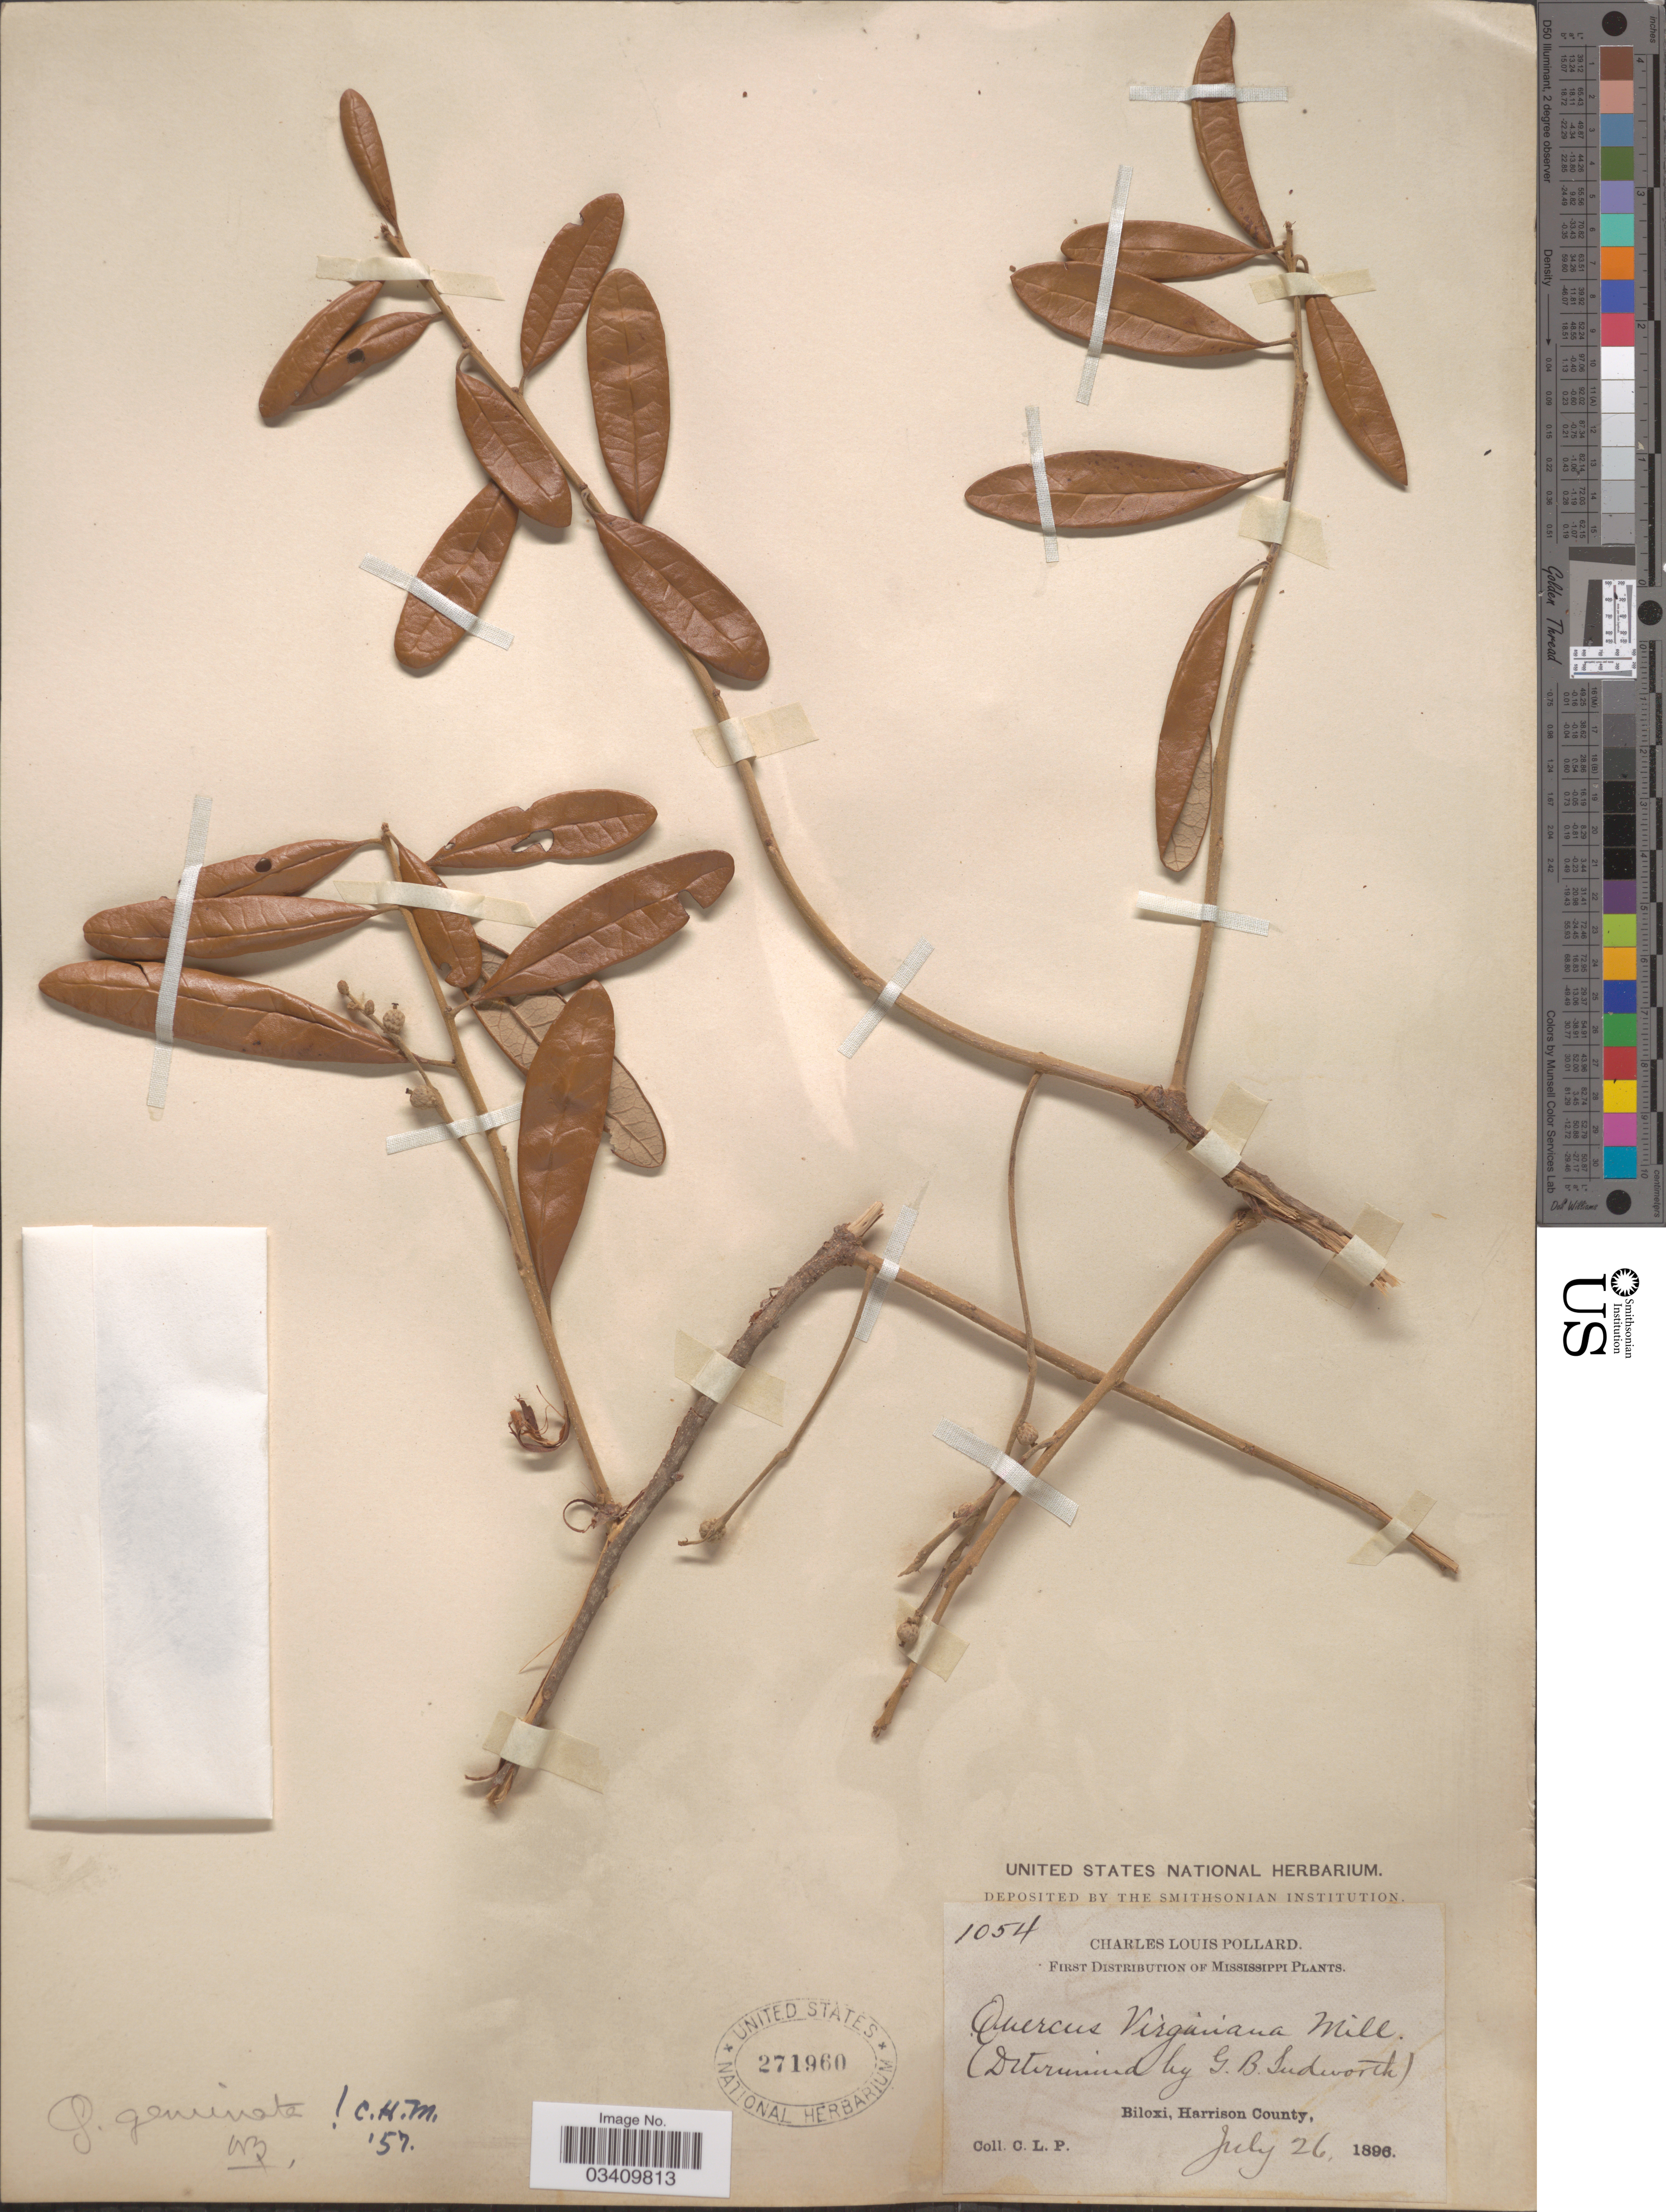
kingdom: Plantae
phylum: Tracheophyta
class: Magnoliopsida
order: Fagales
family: Fagaceae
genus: Quercus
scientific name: Quercus virginiana var. maritima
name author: (Michx.) Sarg.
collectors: C. L. Pollard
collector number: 1054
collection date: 1896-07-26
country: United States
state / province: Mississippi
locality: Biloxi, Harrison County.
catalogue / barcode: US 271960